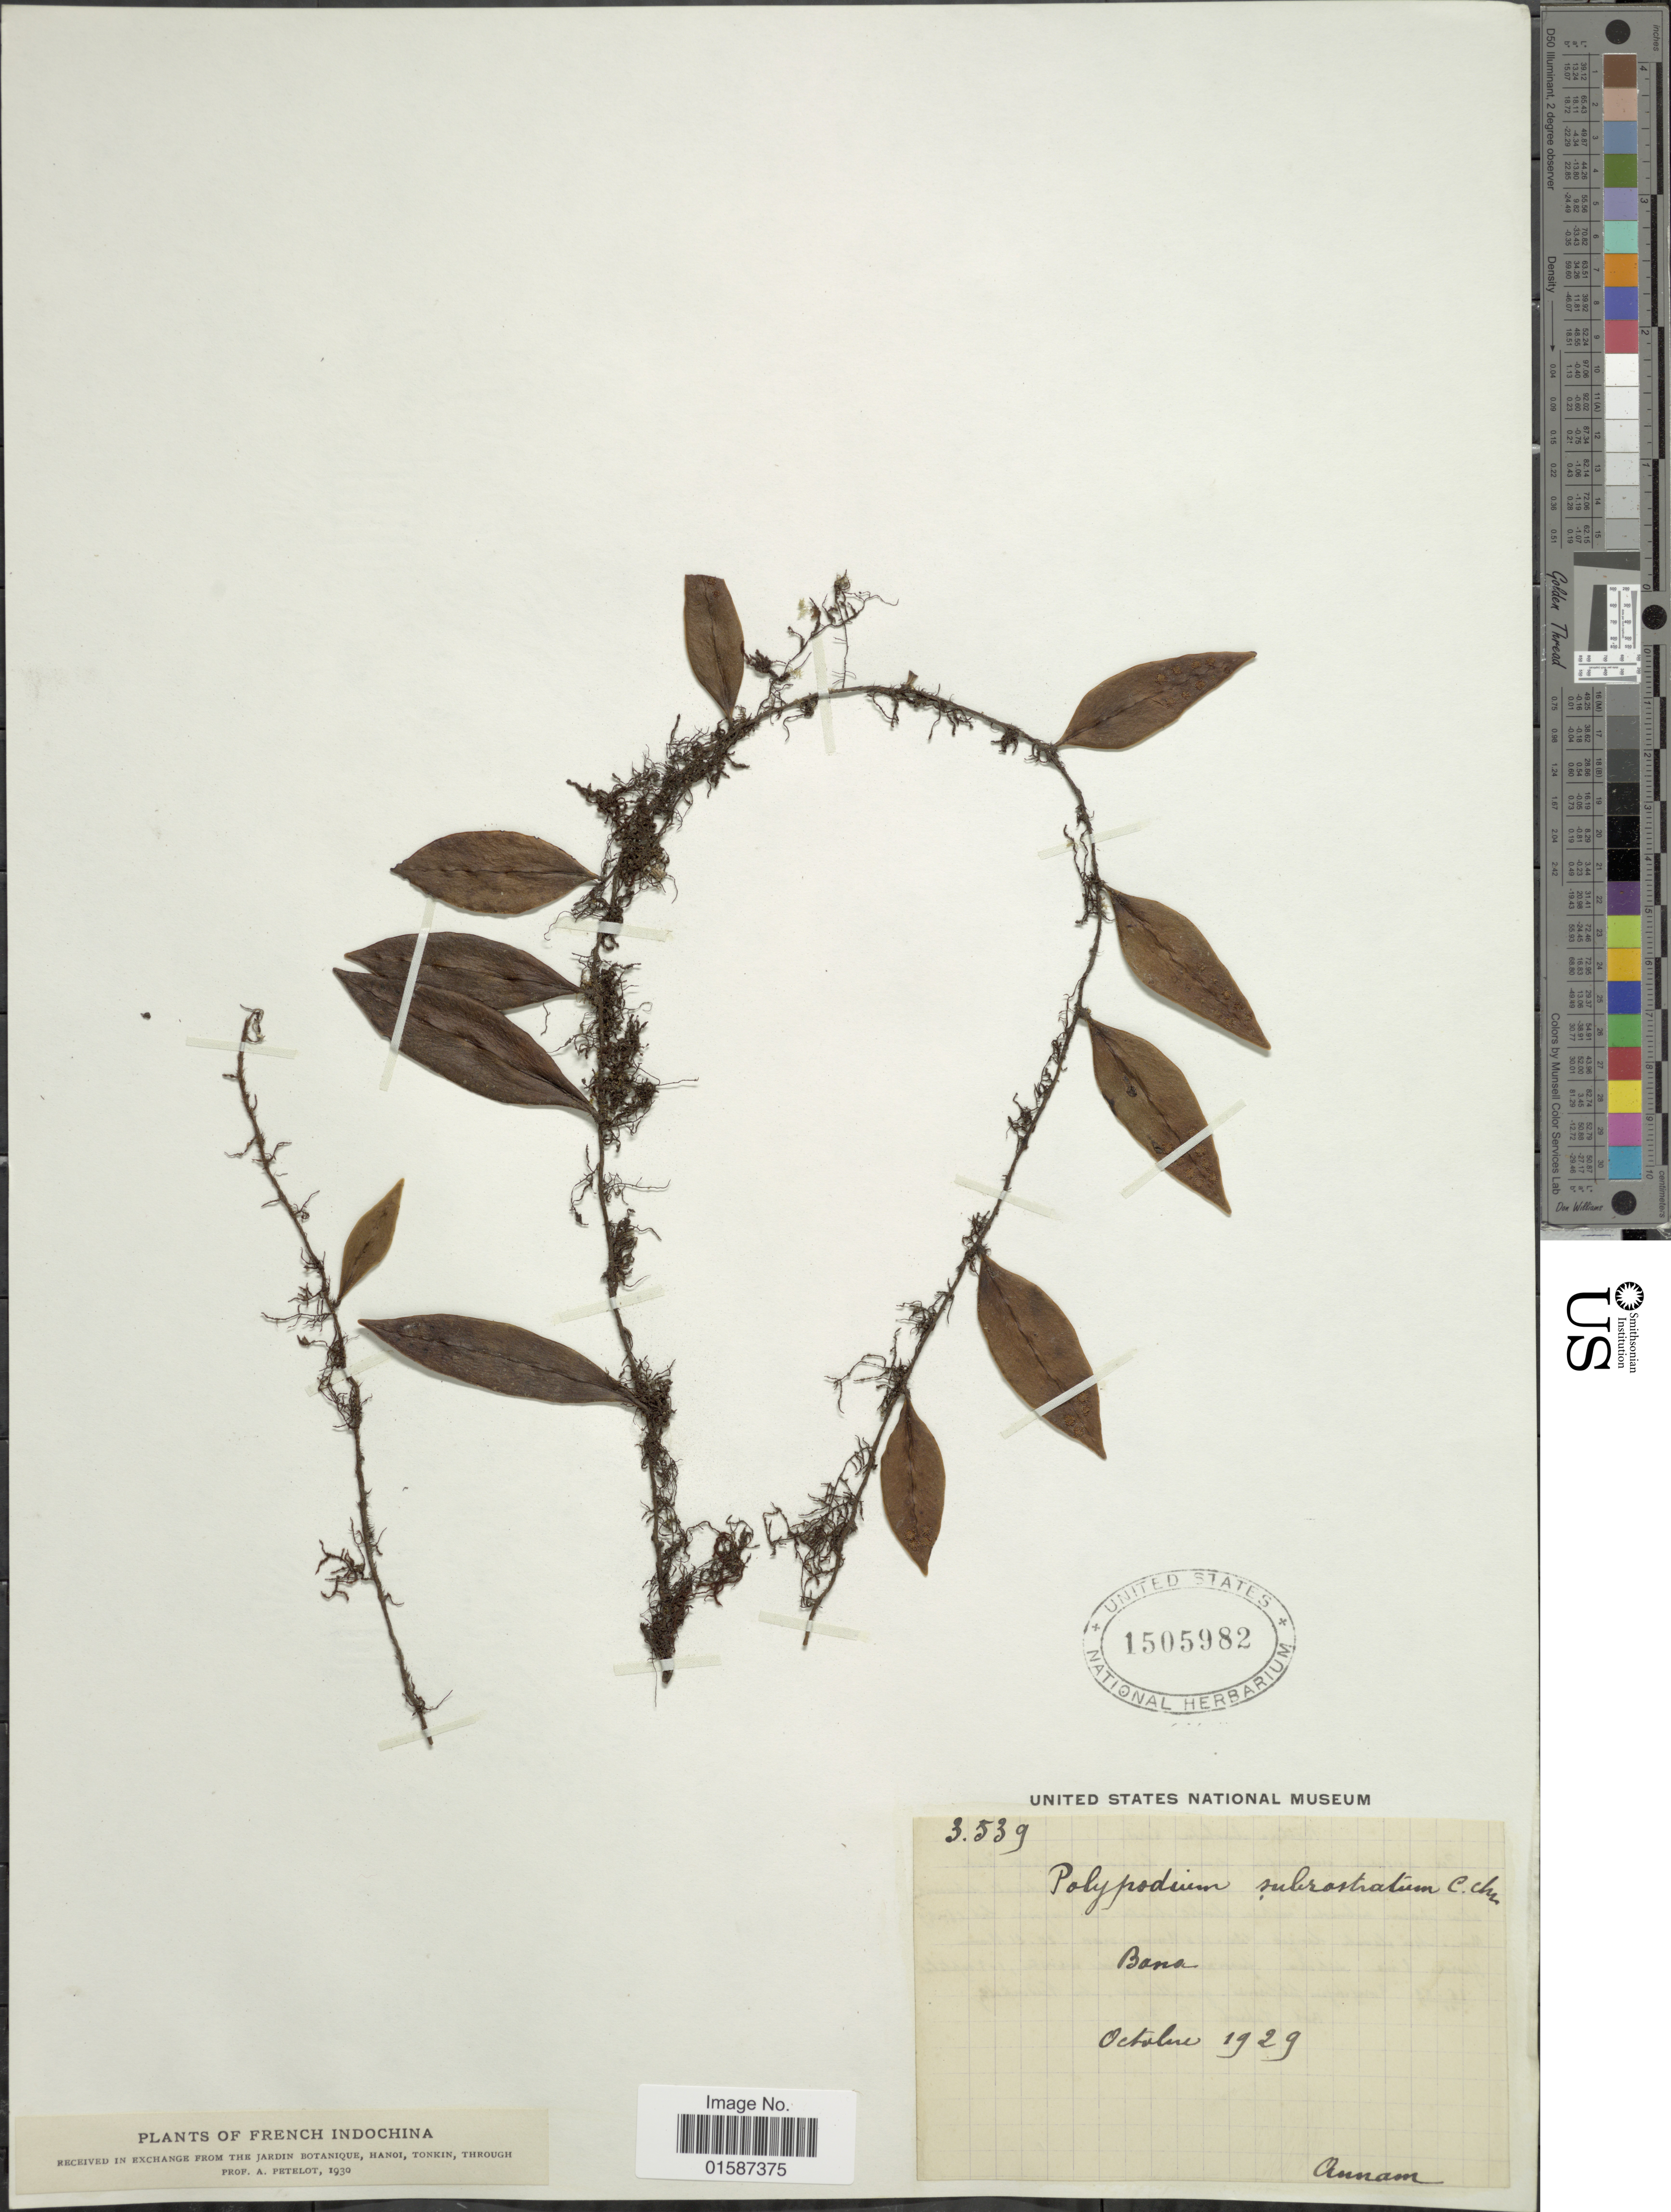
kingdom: Plantae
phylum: Tracheophyta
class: Polypodiopsida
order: Polypodiales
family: Polypodiaceae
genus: Lemmaphyllum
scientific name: Lemmaphyllum subrostratum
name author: (C. Chr.) Ching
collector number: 3539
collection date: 1929-10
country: Vietnam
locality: French Indochina, Bana, Annam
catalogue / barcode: US 1505982